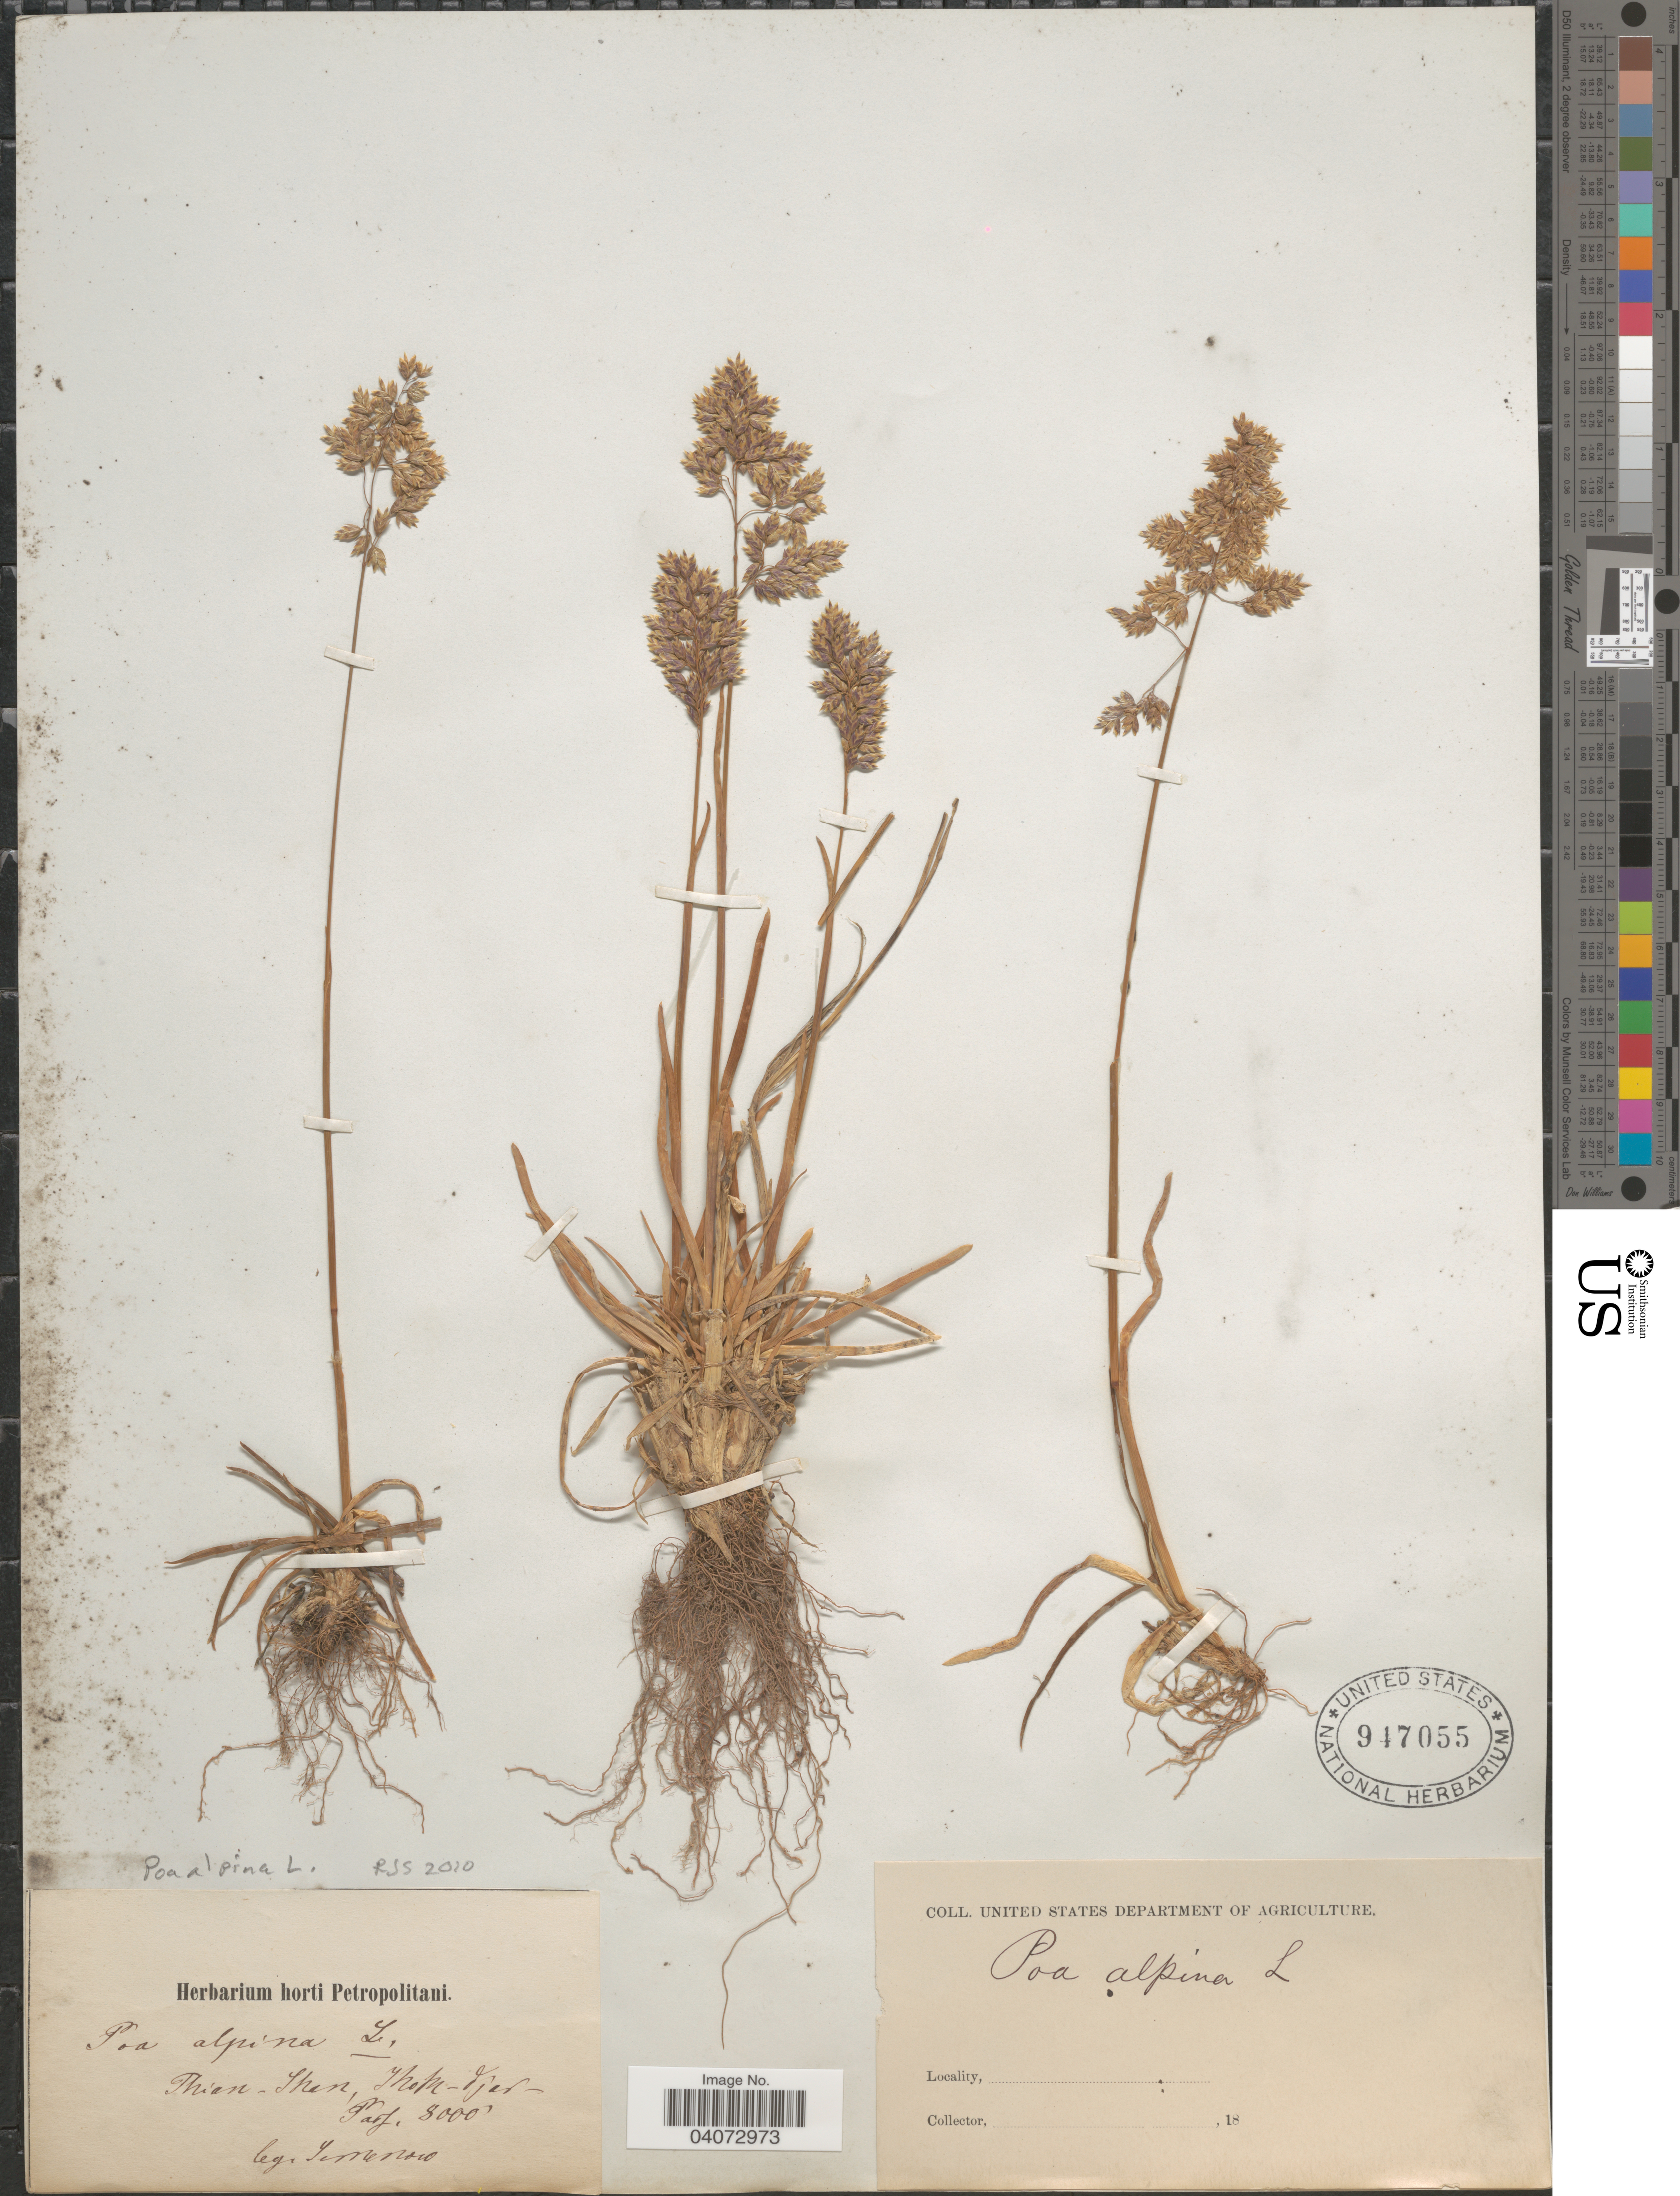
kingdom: Plantae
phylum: Tracheophyta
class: Liliopsida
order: Poales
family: Poaceae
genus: Poa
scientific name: Poa alpina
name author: L.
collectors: P. P. Semenov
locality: Thien-Shen, Shomi-djer Pass.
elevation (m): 2438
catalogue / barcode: US 947055